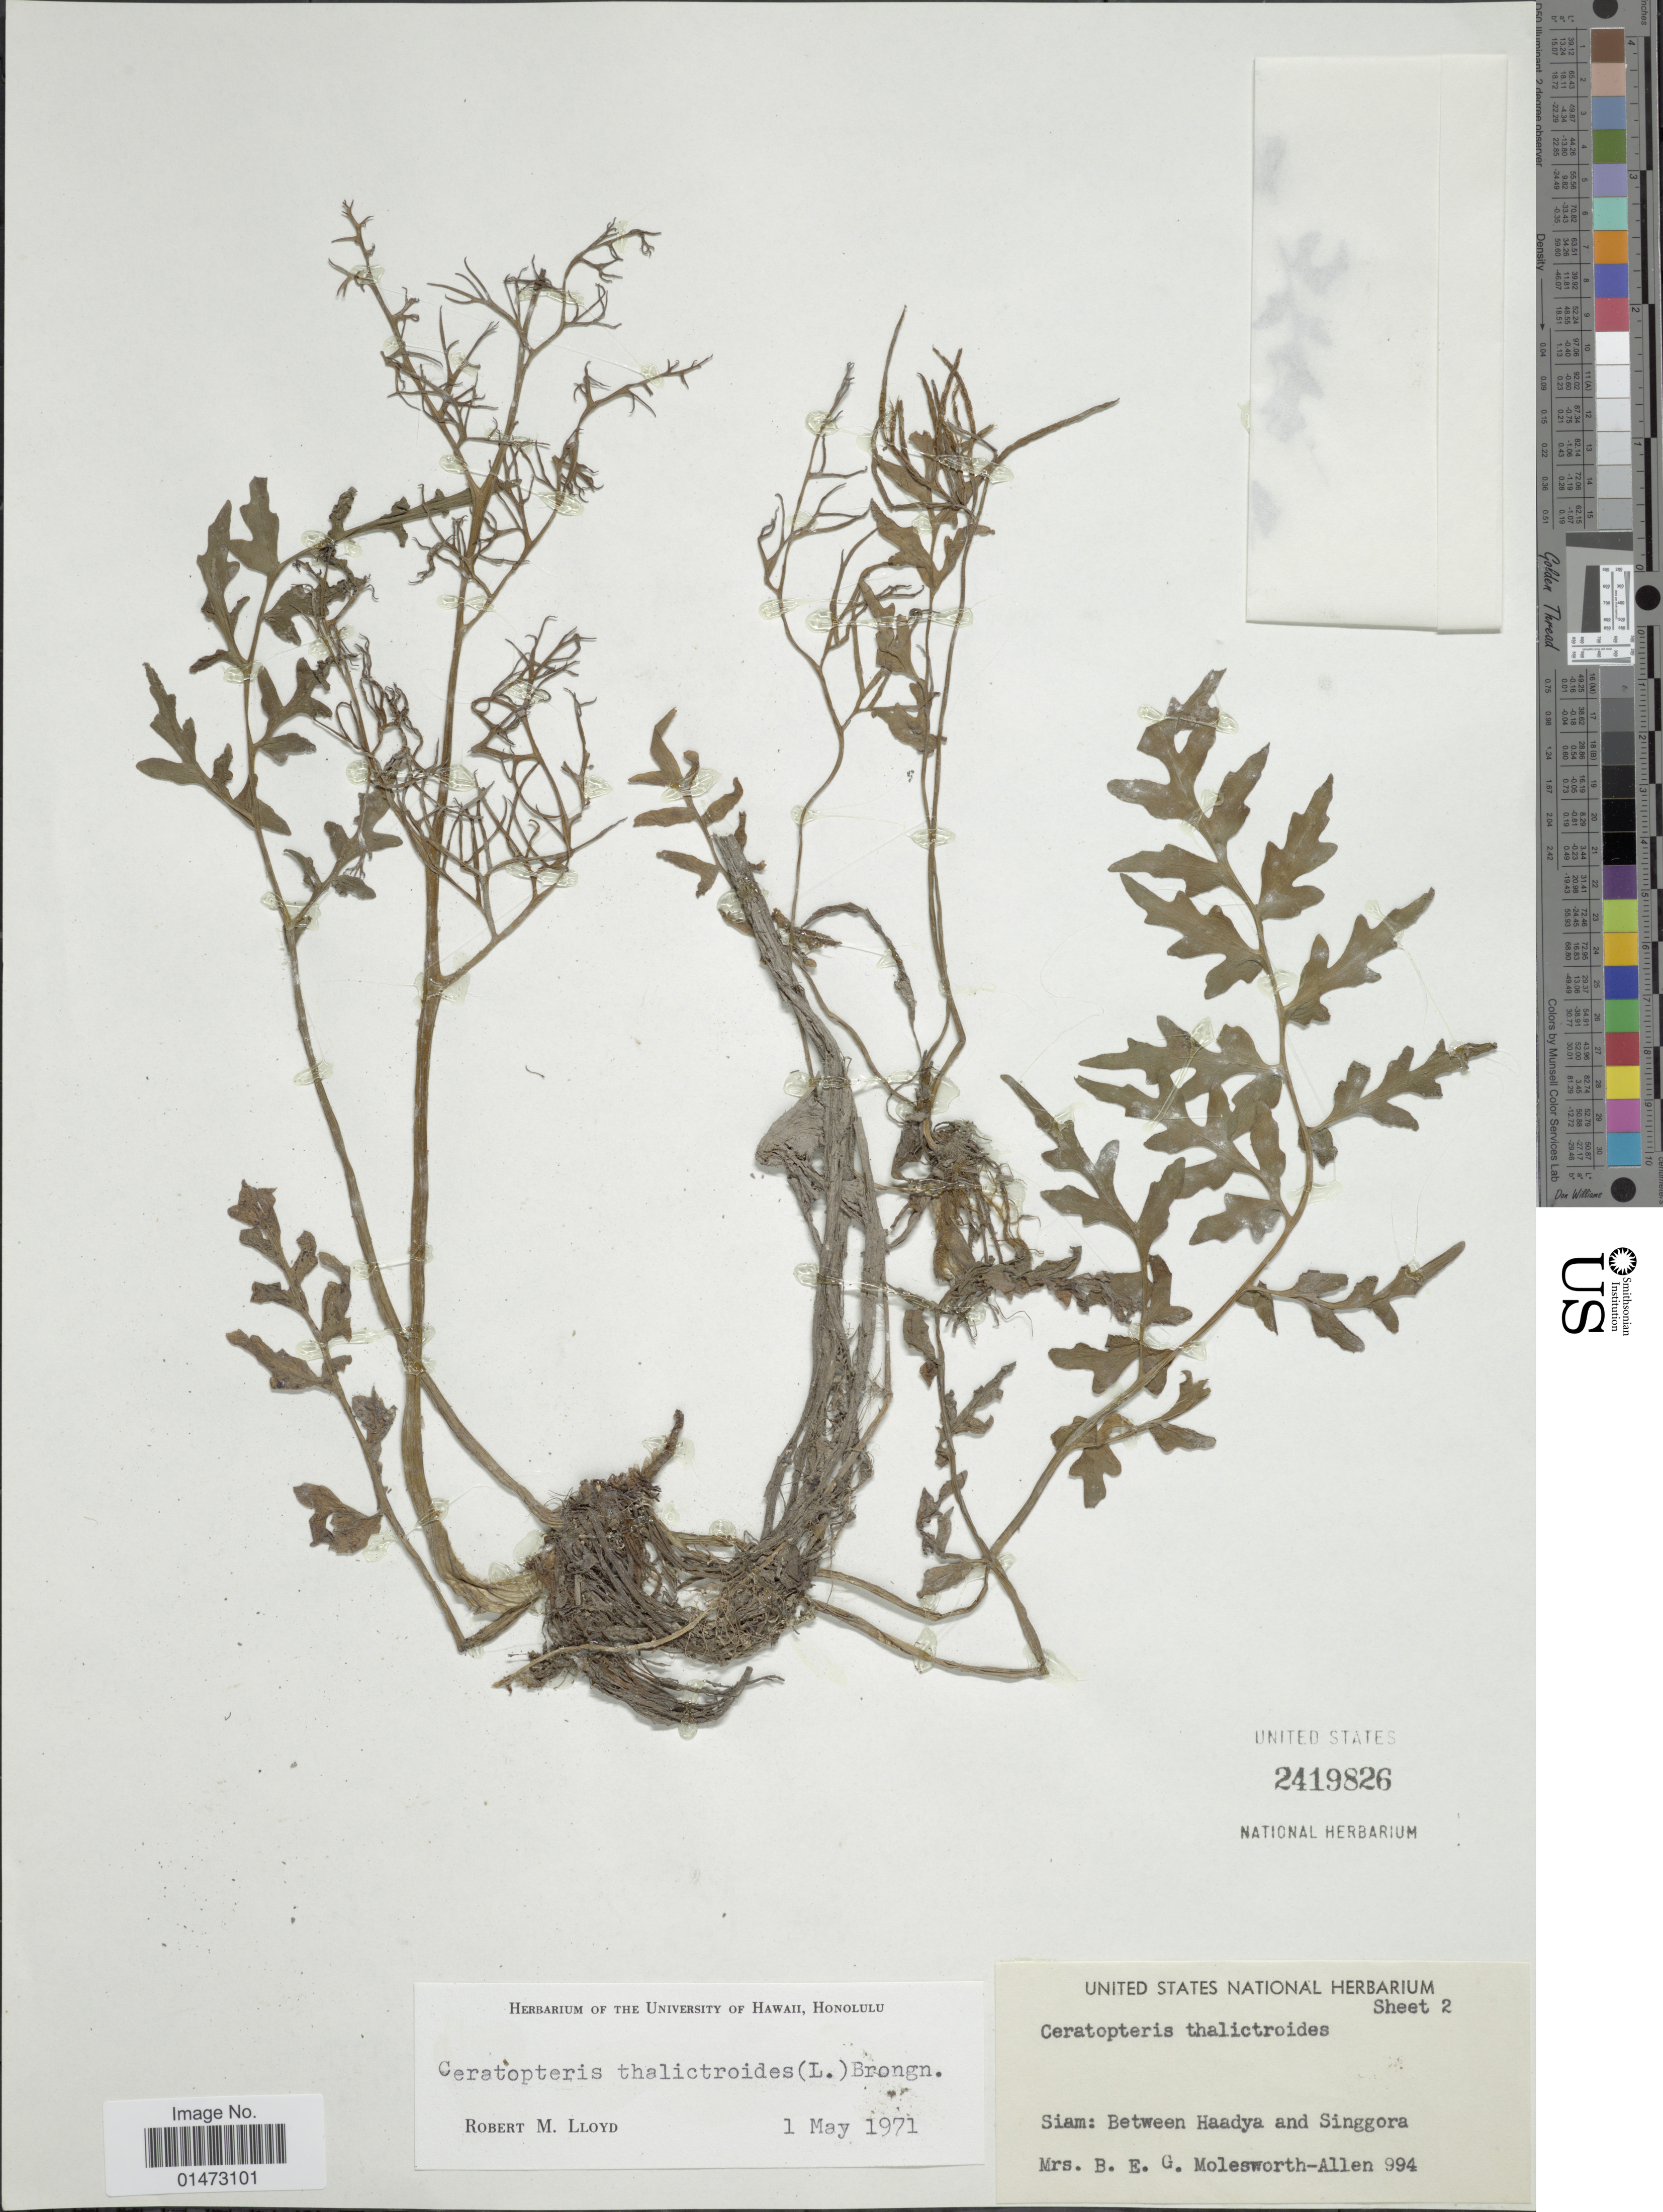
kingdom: Plantae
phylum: Tracheophyta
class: Polypodiopsida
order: Polypodiales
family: Pteridaceae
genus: Ceratopteris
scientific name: Ceratopteris thalictroides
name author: (L.) Brongn.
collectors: Mrs. B. E. G. Molesworth-Allen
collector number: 994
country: Thailand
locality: Siam: Between Haadya and Singgora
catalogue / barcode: US 2419826